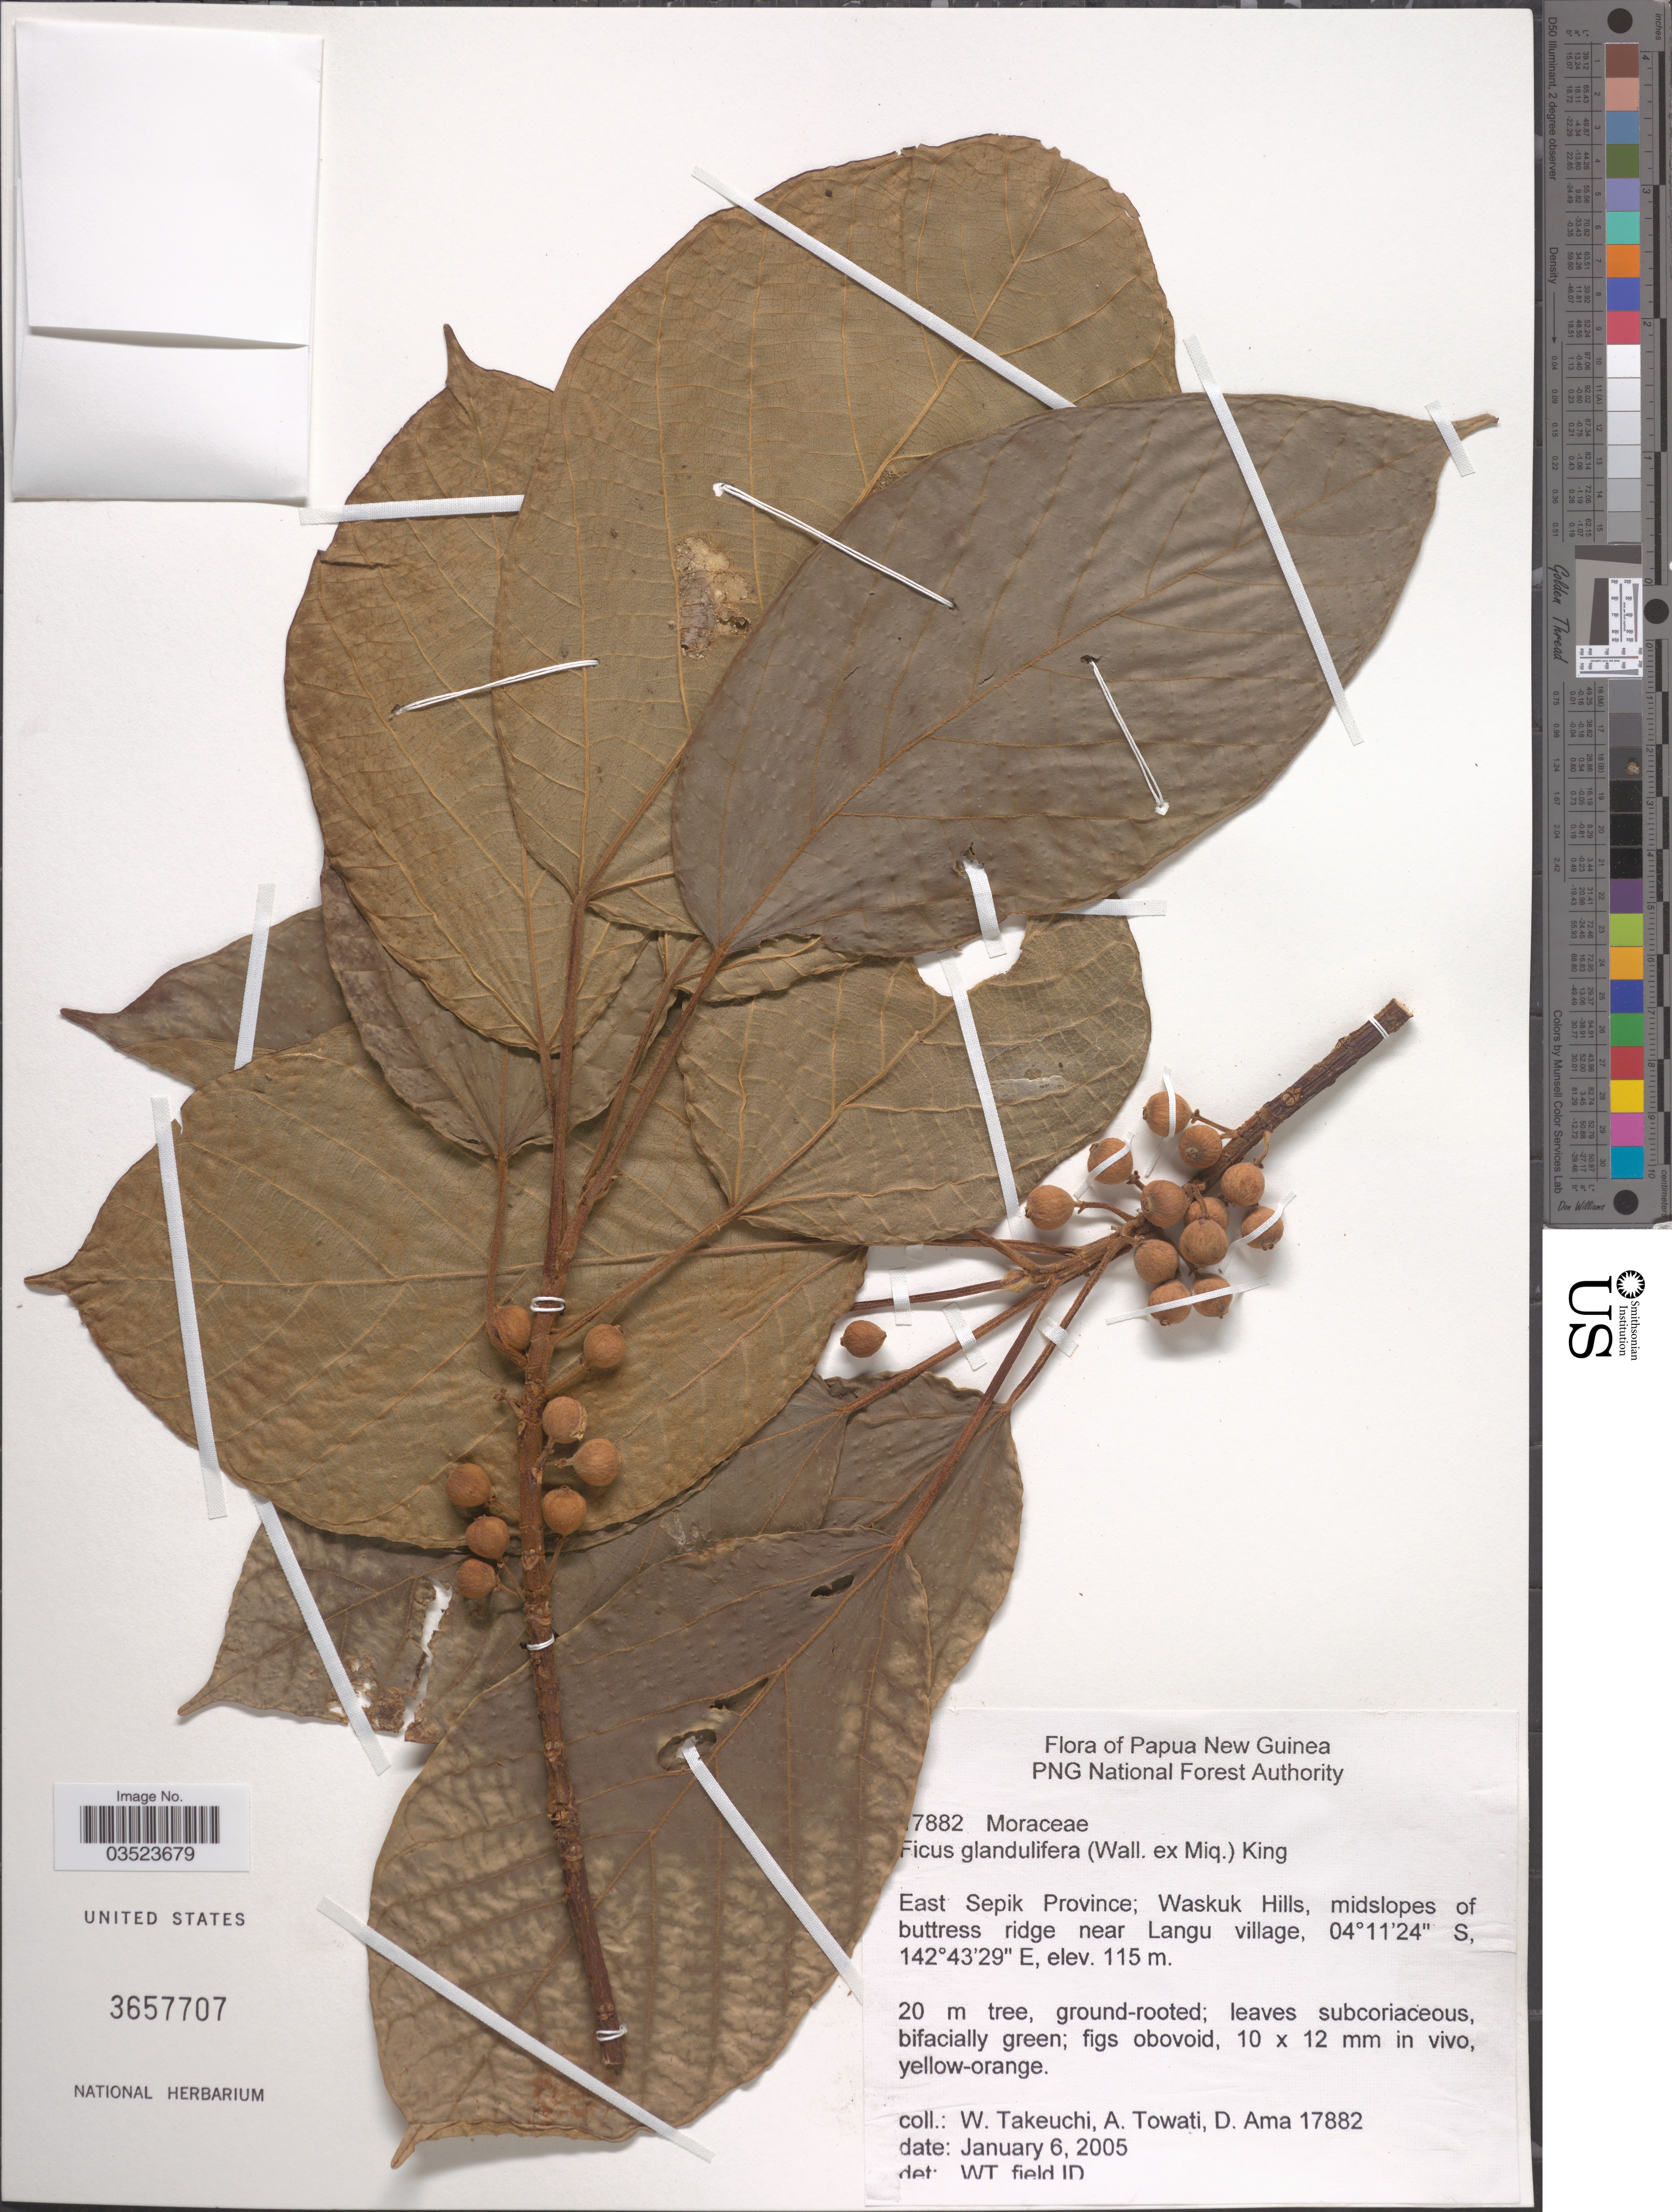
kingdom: Plantae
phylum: Tracheophyta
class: Magnoliopsida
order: Rosales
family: Moraceae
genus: Ficus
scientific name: Ficus glandifera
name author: Summerh.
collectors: W. Takeuchi, A. Towati & D. Ama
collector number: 17882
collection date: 2005-01-06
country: Papua New Guinea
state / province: East Sepik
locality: Waskuk Hills, midslopes of buttress ridge near Langu village.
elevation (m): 115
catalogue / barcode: US 3657707